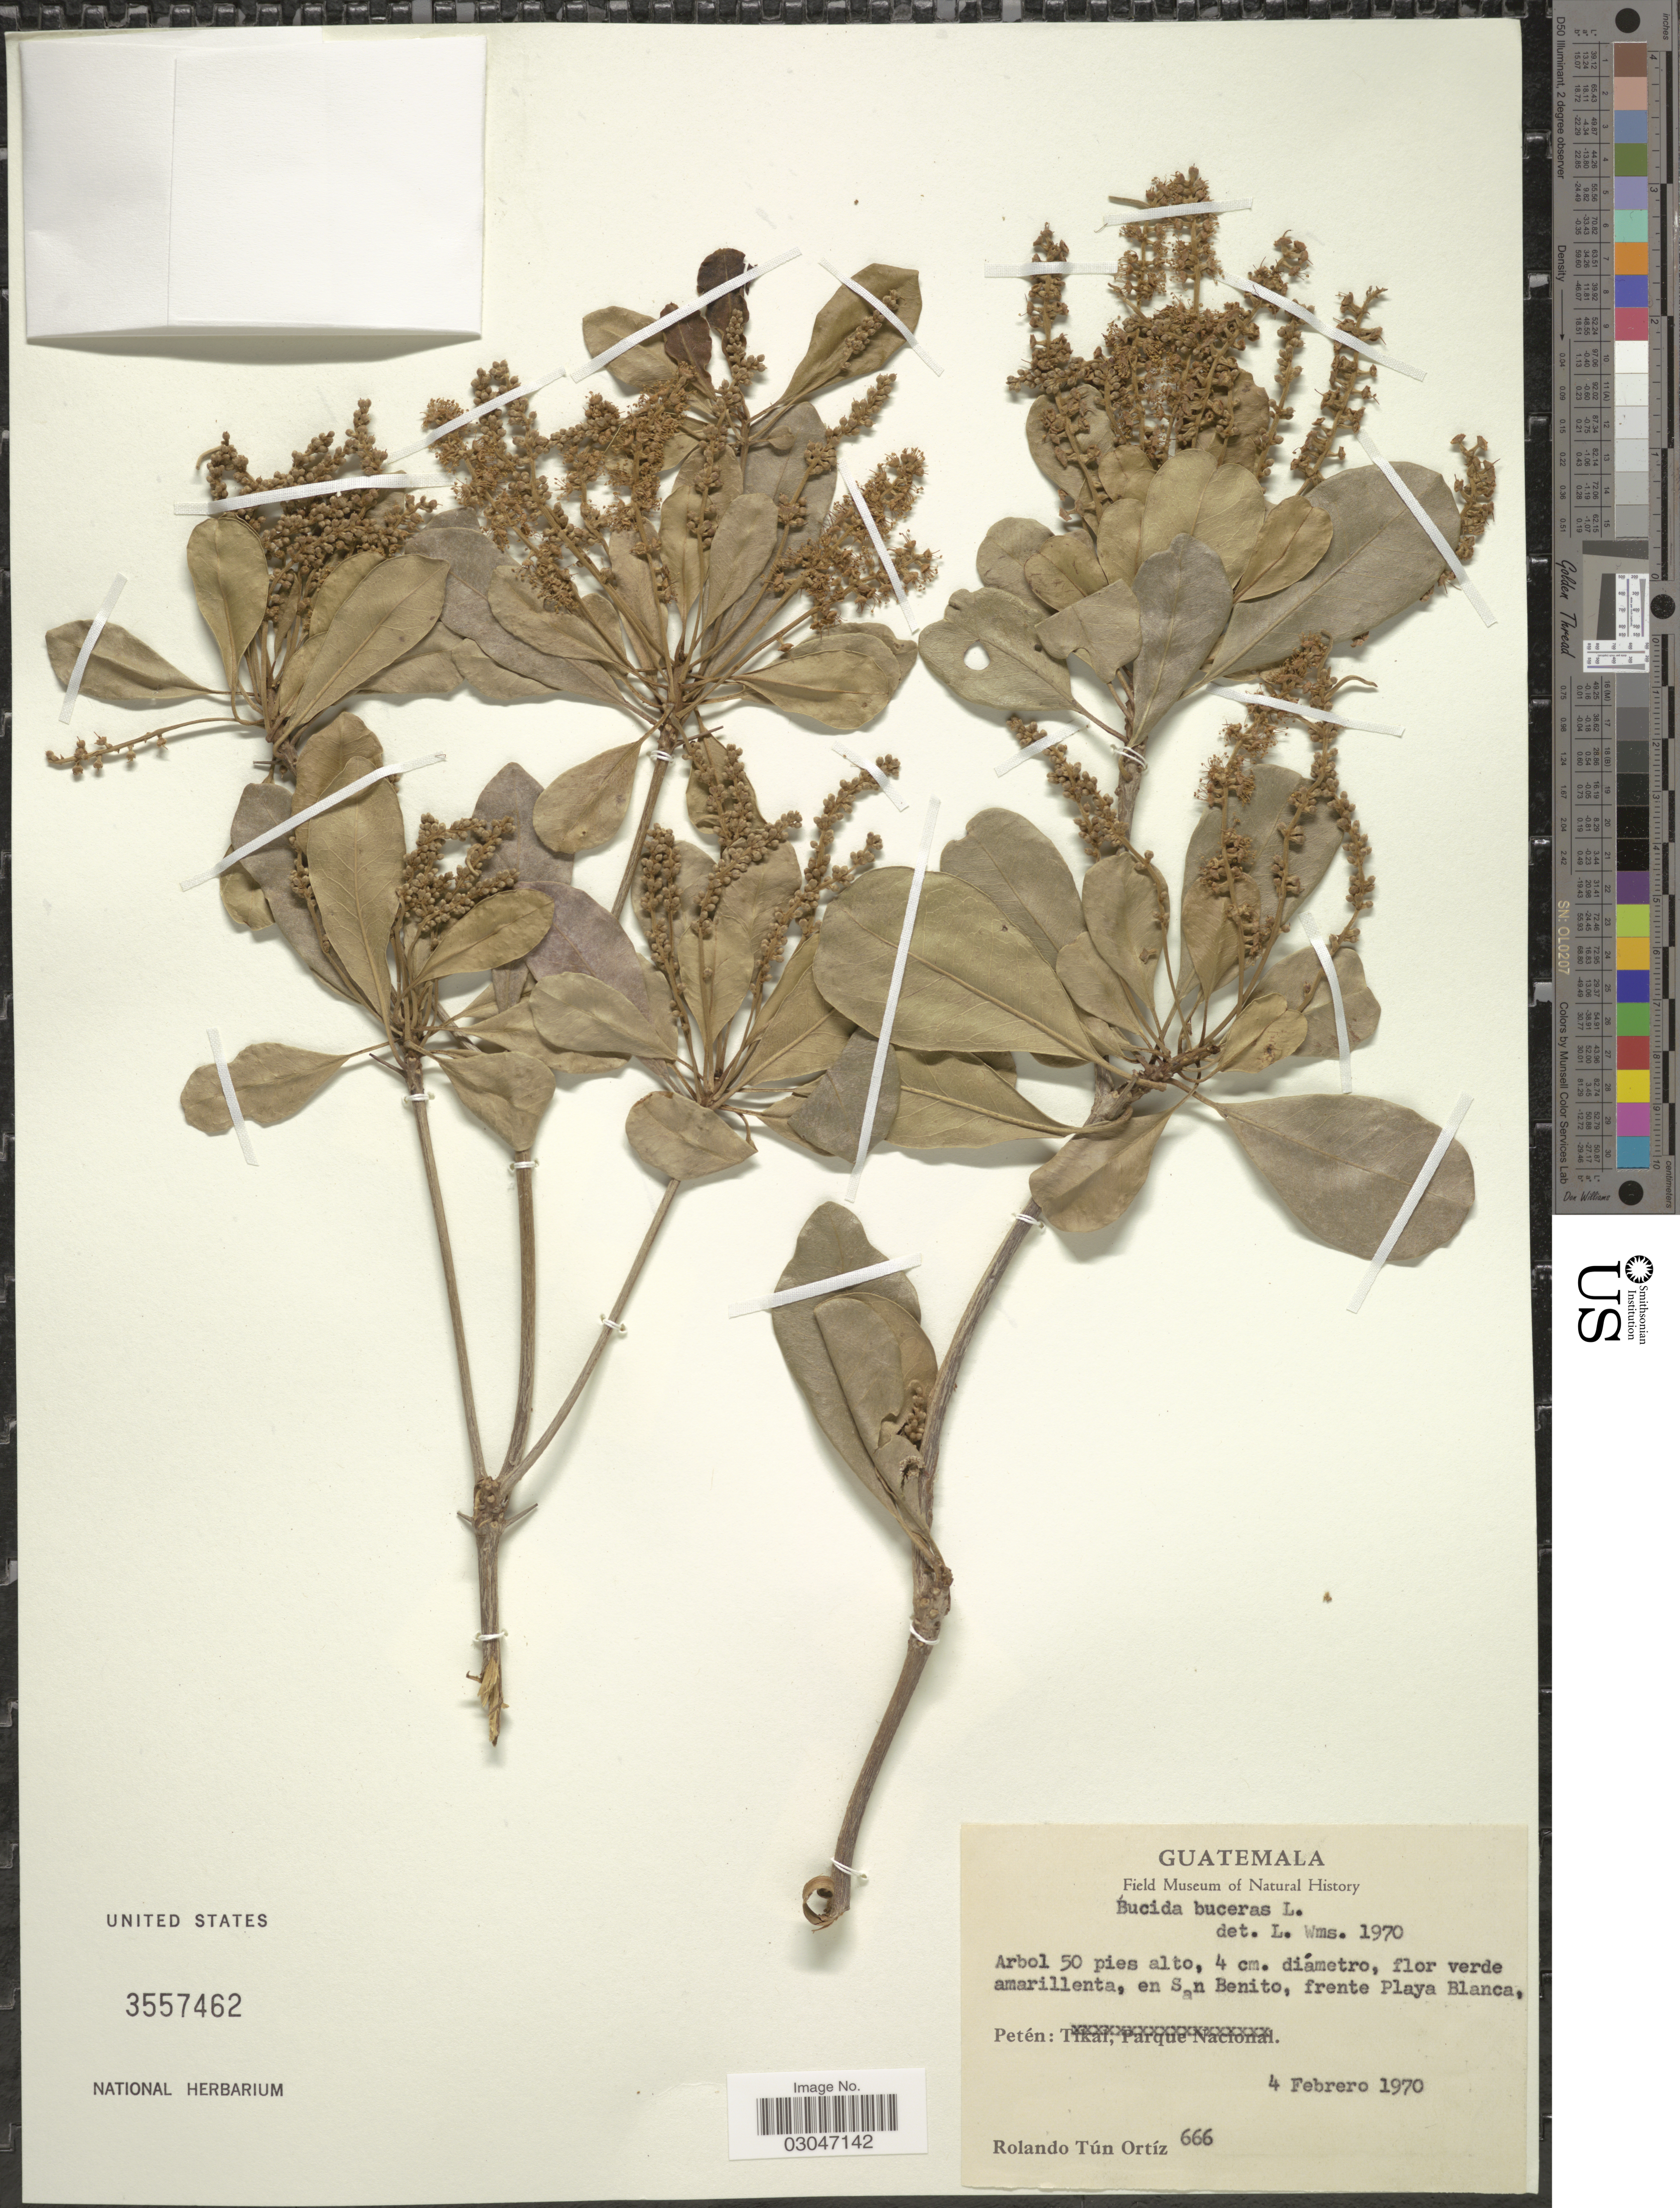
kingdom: Plantae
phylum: Tracheophyta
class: Magnoliopsida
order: Myrtales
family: Combretaceae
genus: Terminalia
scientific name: Terminalia buceras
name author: (L.) C. Wright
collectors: R. T. Ortíz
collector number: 666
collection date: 1970-02-04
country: Guatemala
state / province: El Petén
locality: En San Benito, frente Playa Blanca, Petén.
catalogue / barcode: US 3557462